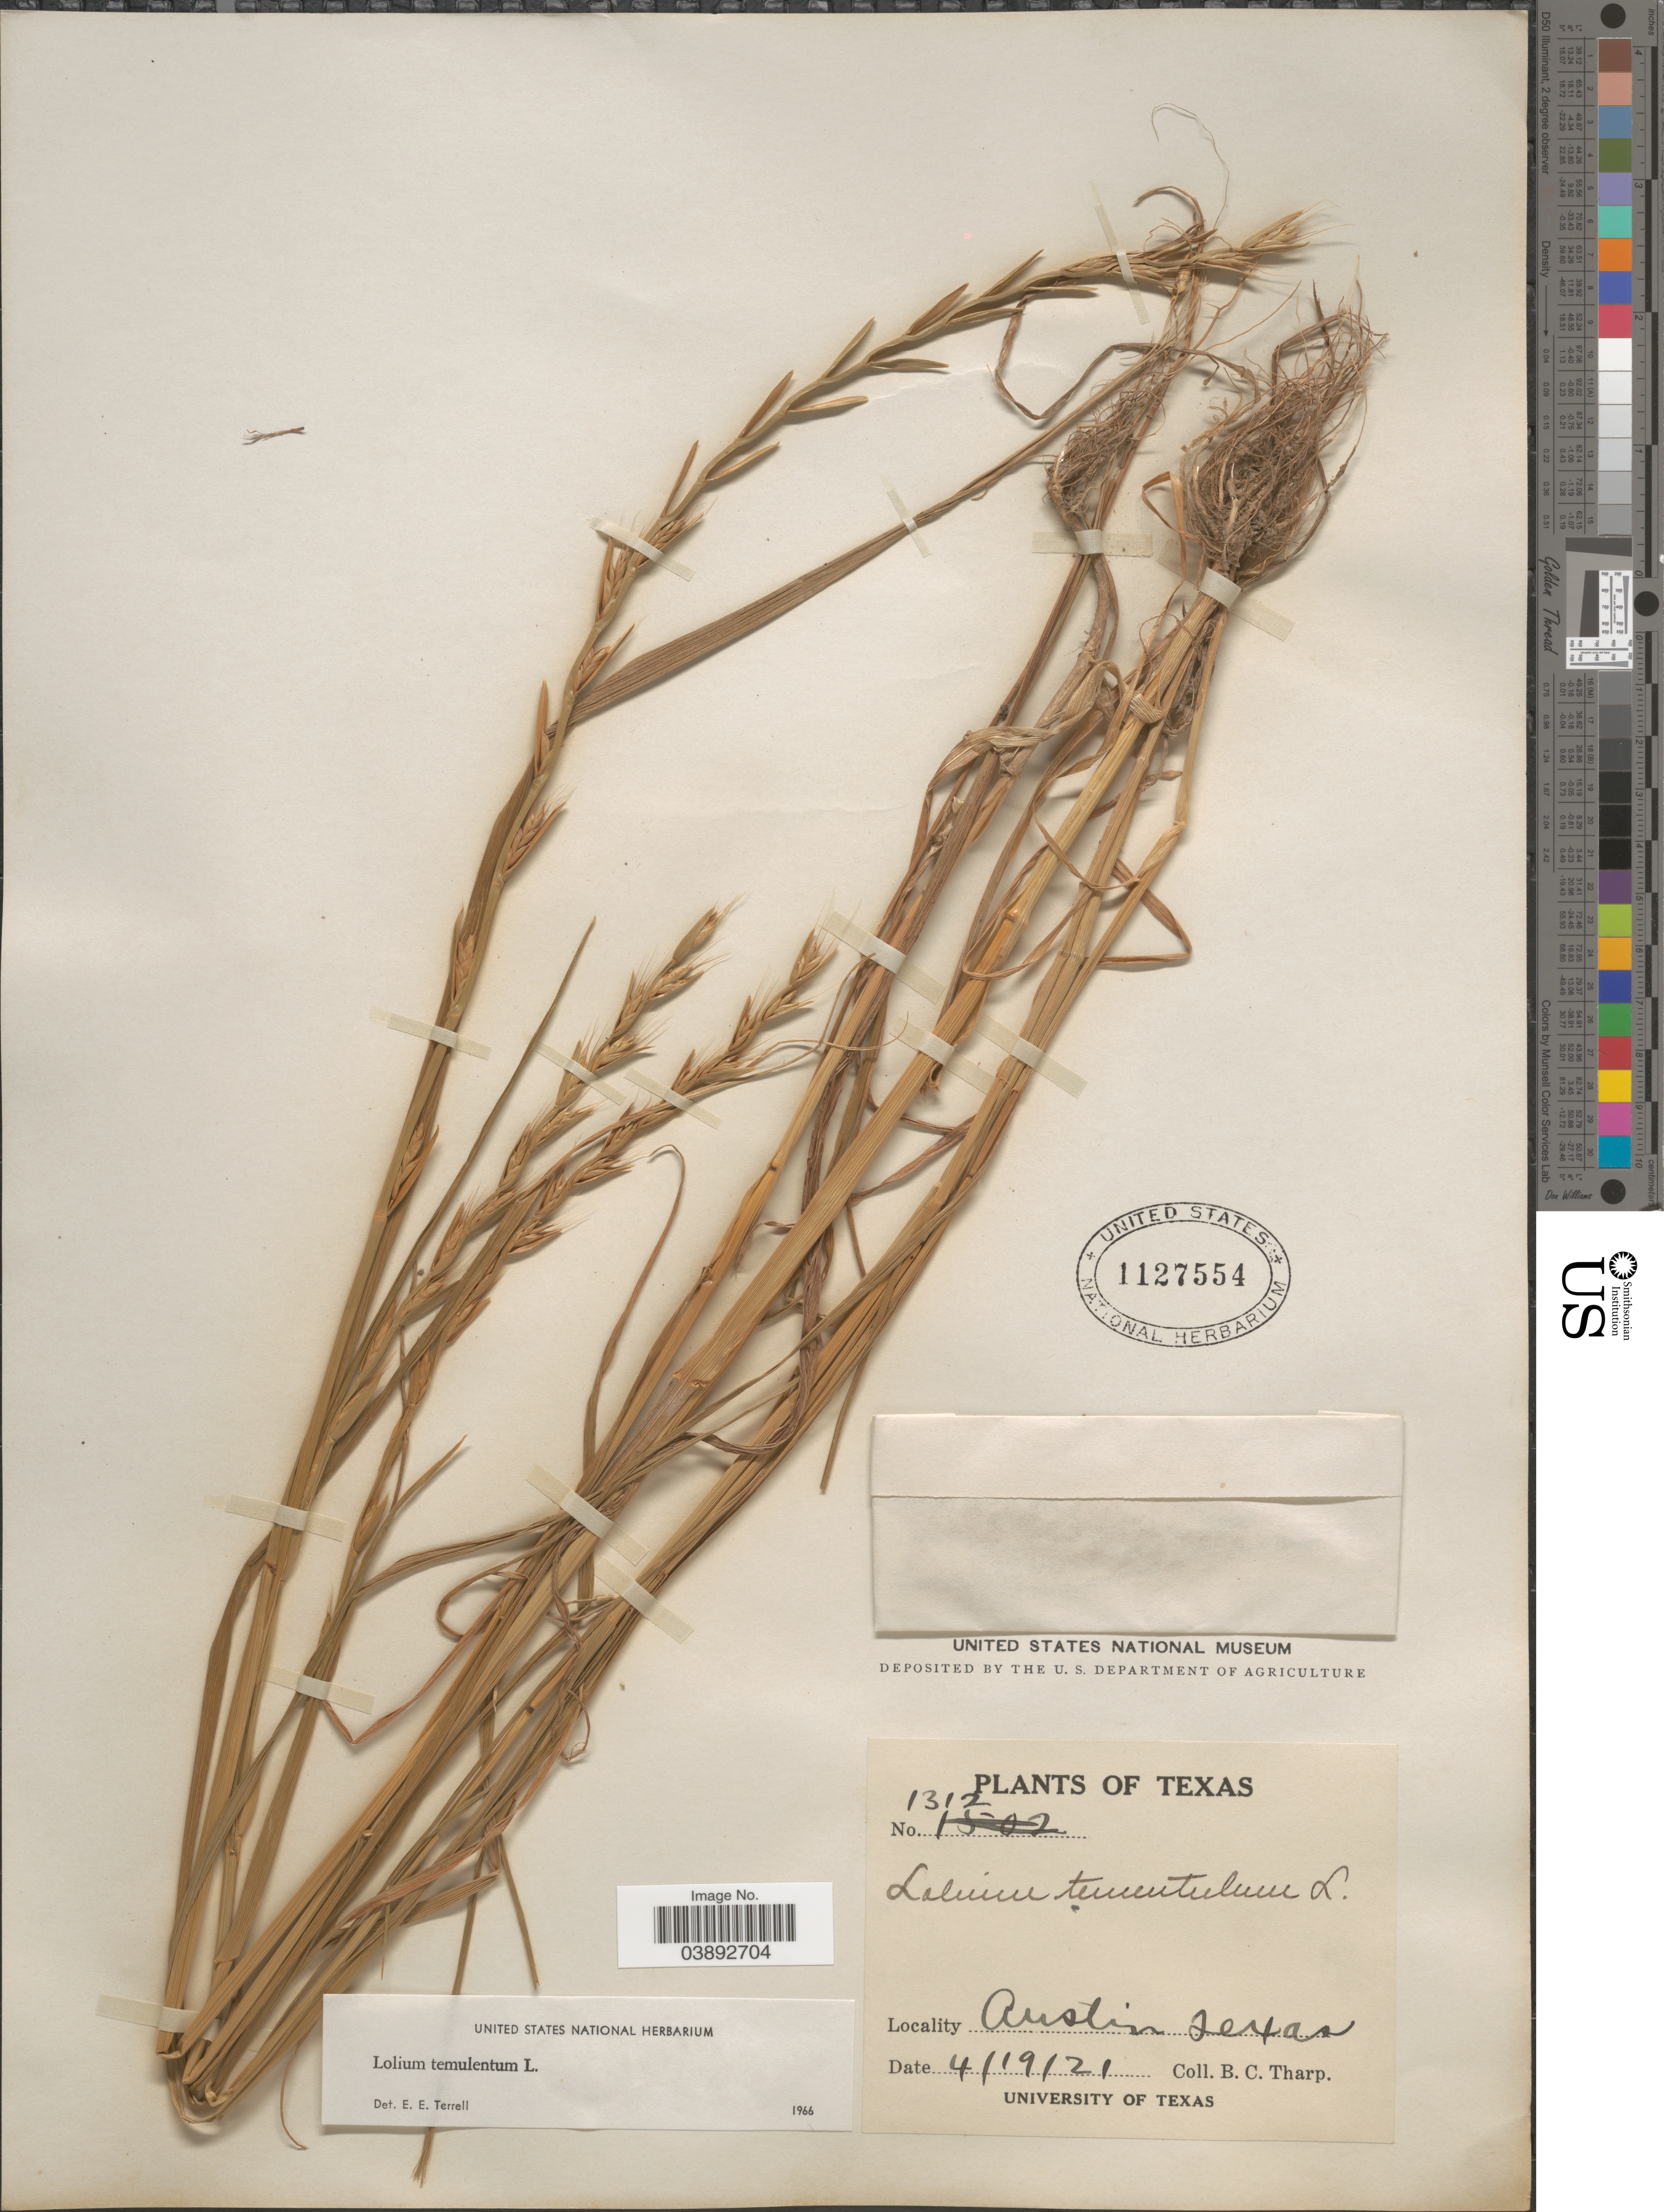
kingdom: Plantae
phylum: Tracheophyta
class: Liliopsida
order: Poales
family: Poaceae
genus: Lolium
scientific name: Lolium temulentum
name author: L.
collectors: B. C. Tharp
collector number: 1312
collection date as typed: Transcribed d/m/y: 19/4/21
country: United States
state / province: Texas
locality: Austin.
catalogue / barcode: US 1127554